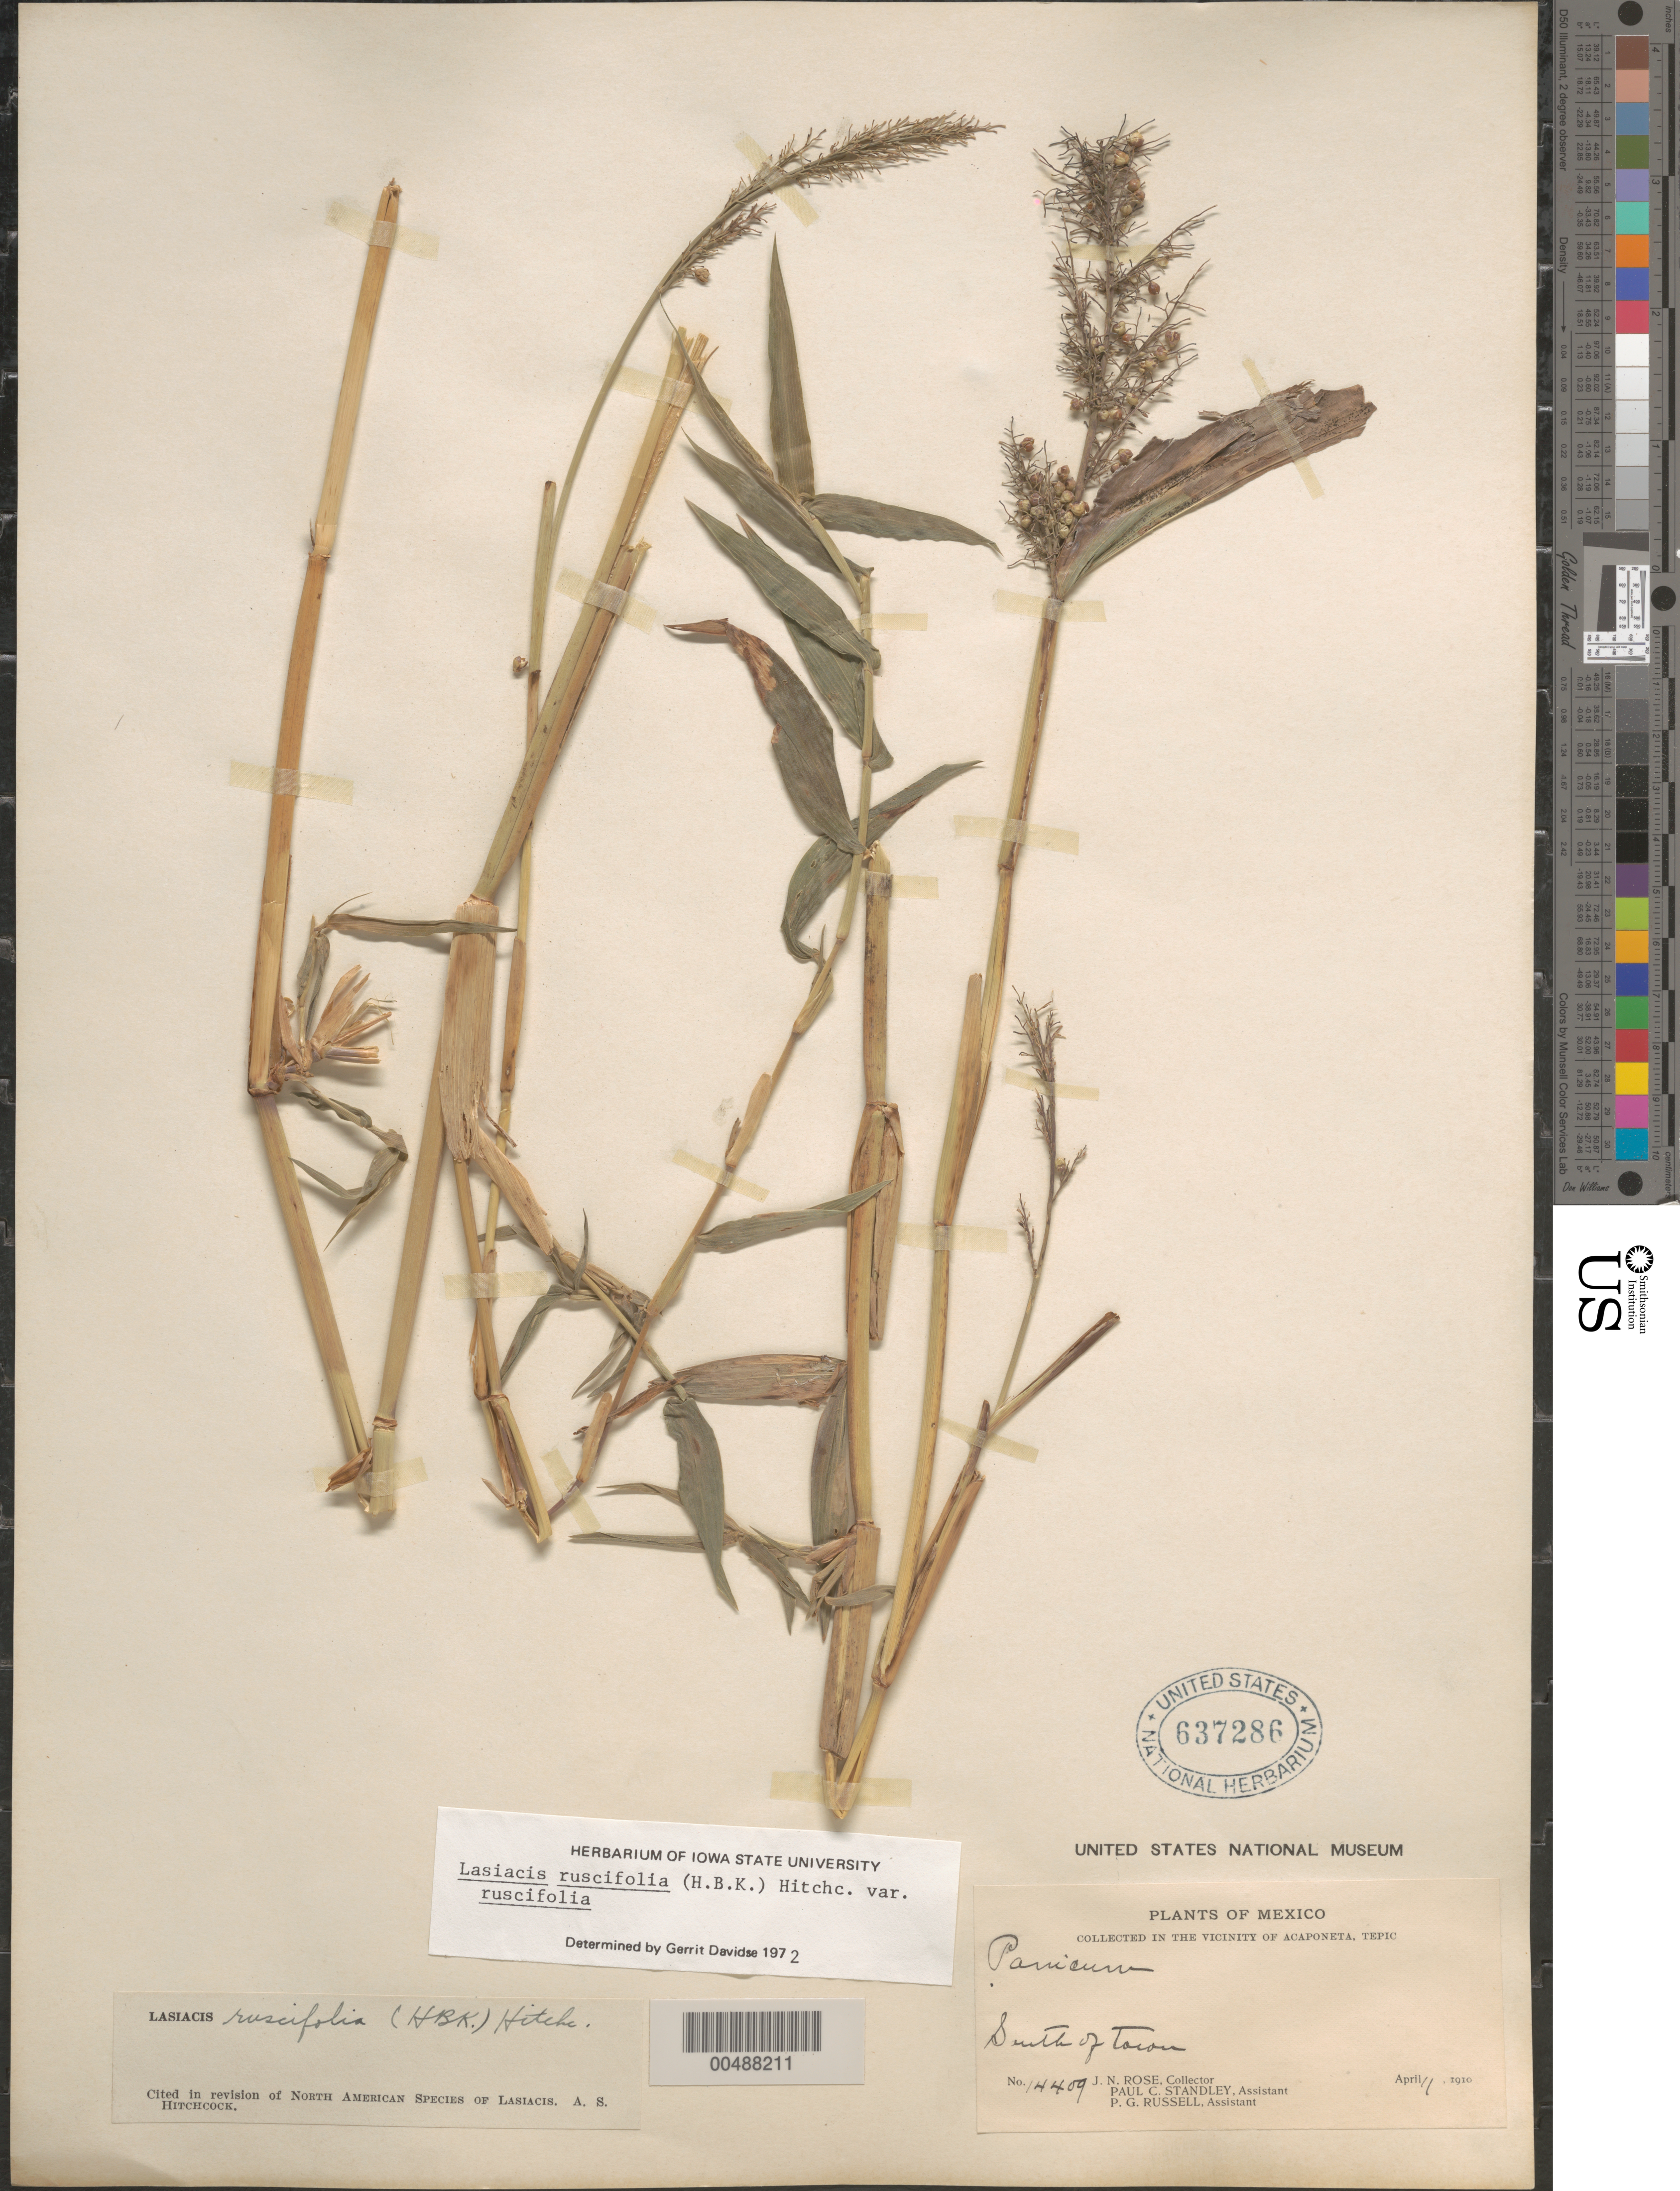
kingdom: Plantae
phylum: Tracheophyta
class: Liliopsida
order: Poales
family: Poaceae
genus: Lasiacis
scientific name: Lasiacis ruscifolia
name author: (Kunth) Hitchc.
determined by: Davidse, Gerrit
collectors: J. N. Rose, P. C. Standley & P. G. Russell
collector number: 14409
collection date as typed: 11 Apr 1910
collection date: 1910-04-11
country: Mexico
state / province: Nayarit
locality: In the vicinity of Acaponeta, Tepic, S of town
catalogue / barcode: US 637286